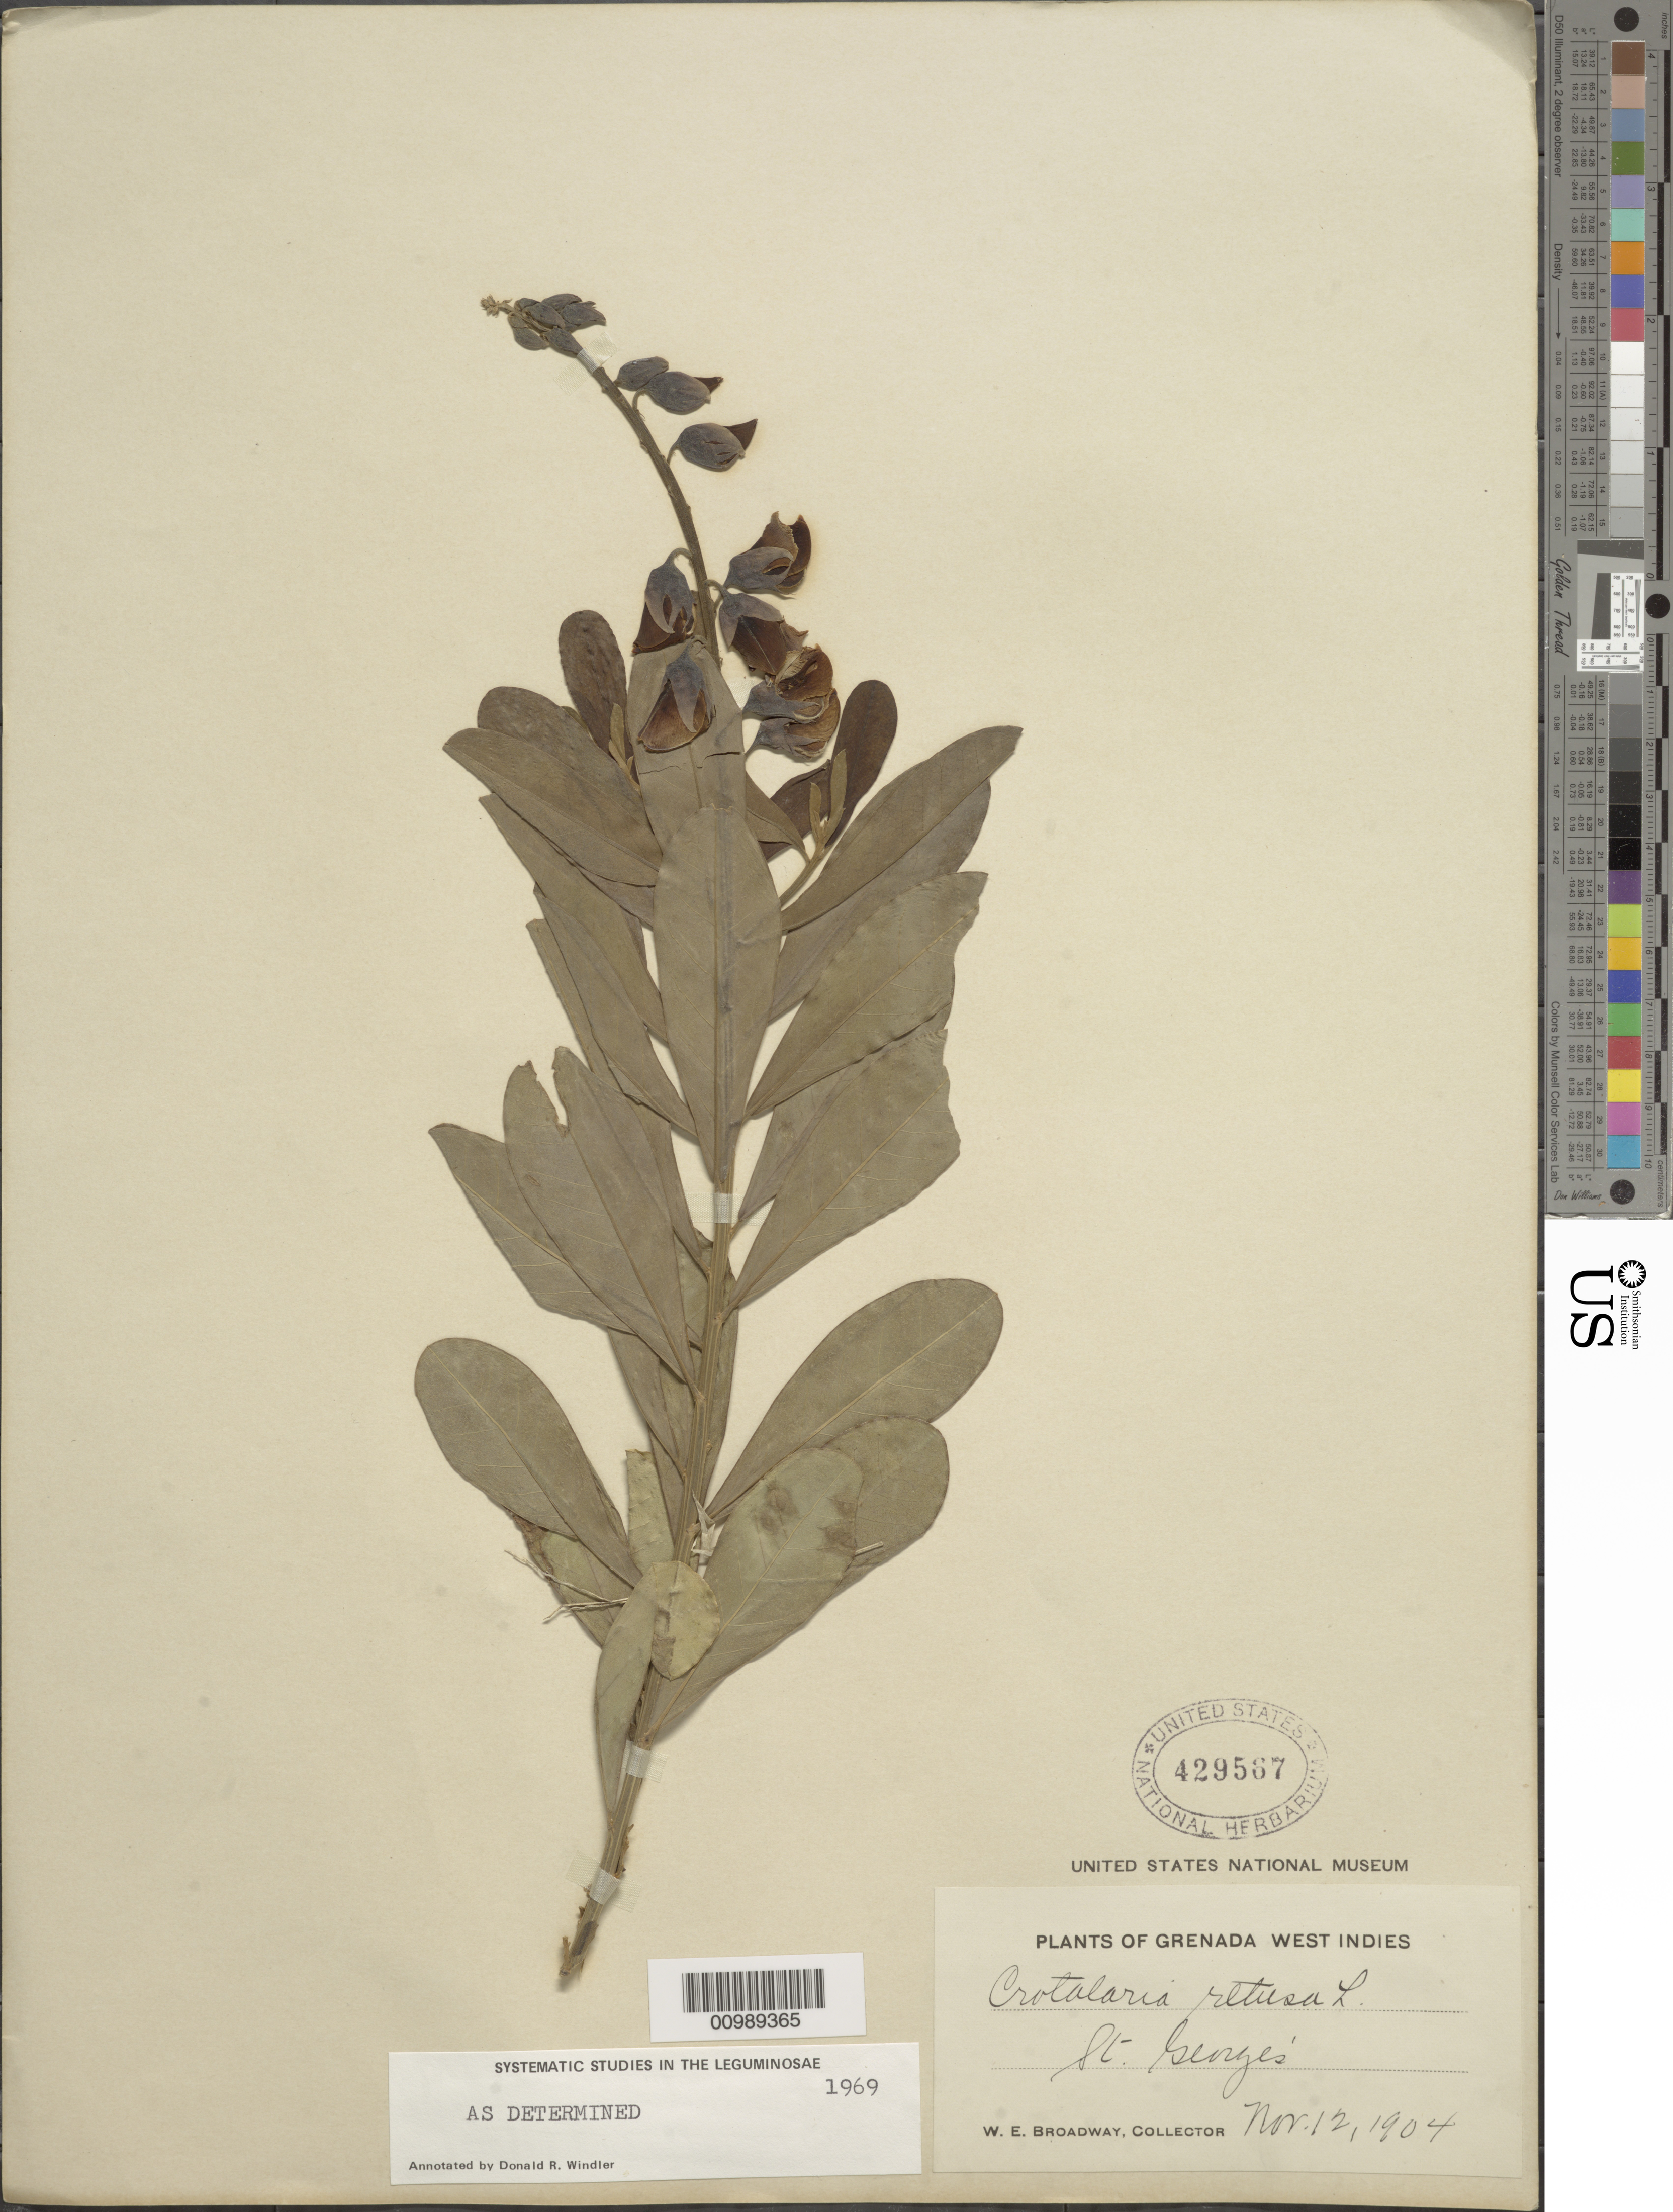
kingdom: Plantae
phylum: Tracheophyta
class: Magnoliopsida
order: Fabales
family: Fabaceae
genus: Crotalaria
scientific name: Crotalaria retusa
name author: L.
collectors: W. E. Broadway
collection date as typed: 12 Nov 1902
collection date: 1902-11-12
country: Grenada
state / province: Saint George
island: Grenada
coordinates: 0 N, 0 E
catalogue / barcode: US 429567